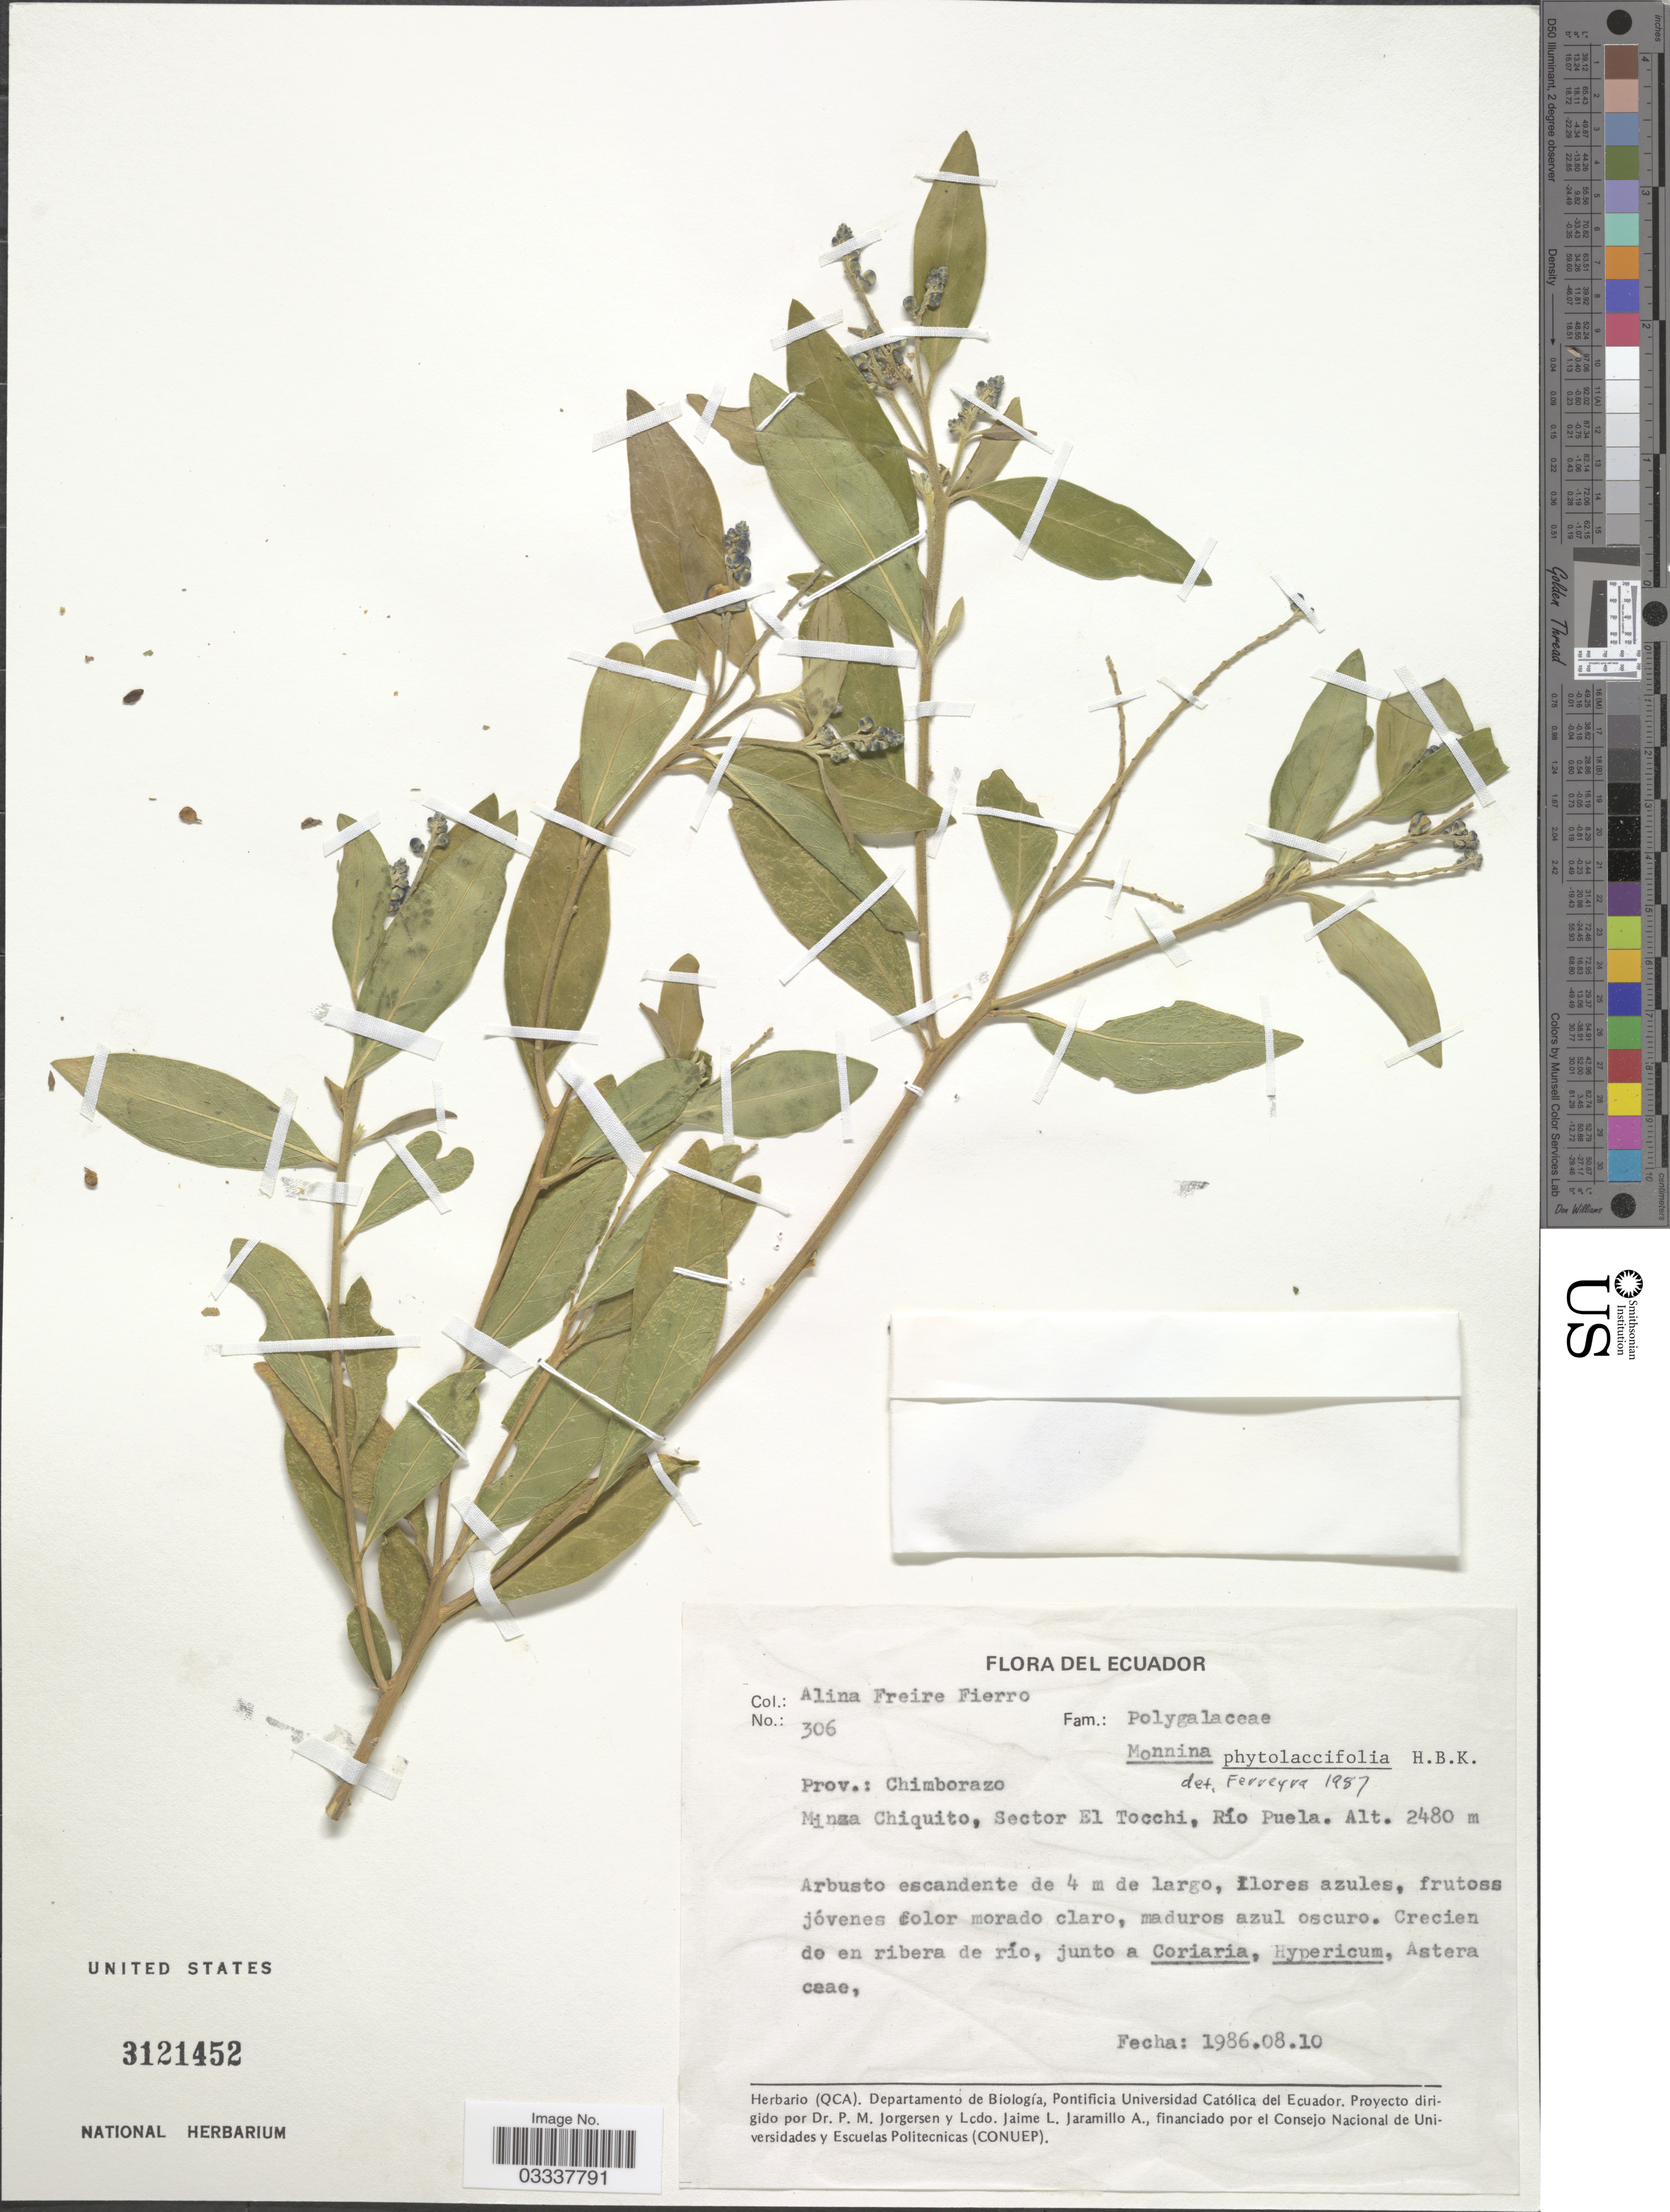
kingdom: Plantae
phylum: Tracheophyta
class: Magnoliopsida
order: Fabales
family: Polygalaceae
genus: Monnina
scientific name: Monnina phytolaccifolia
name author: Kunth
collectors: A. Freire-Fierro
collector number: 306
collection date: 1986-08-10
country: Ecuador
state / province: Chimborazo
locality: Minza Chiquito, Sector El Tocchi, Río Puela.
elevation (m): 2480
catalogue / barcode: US 3121452